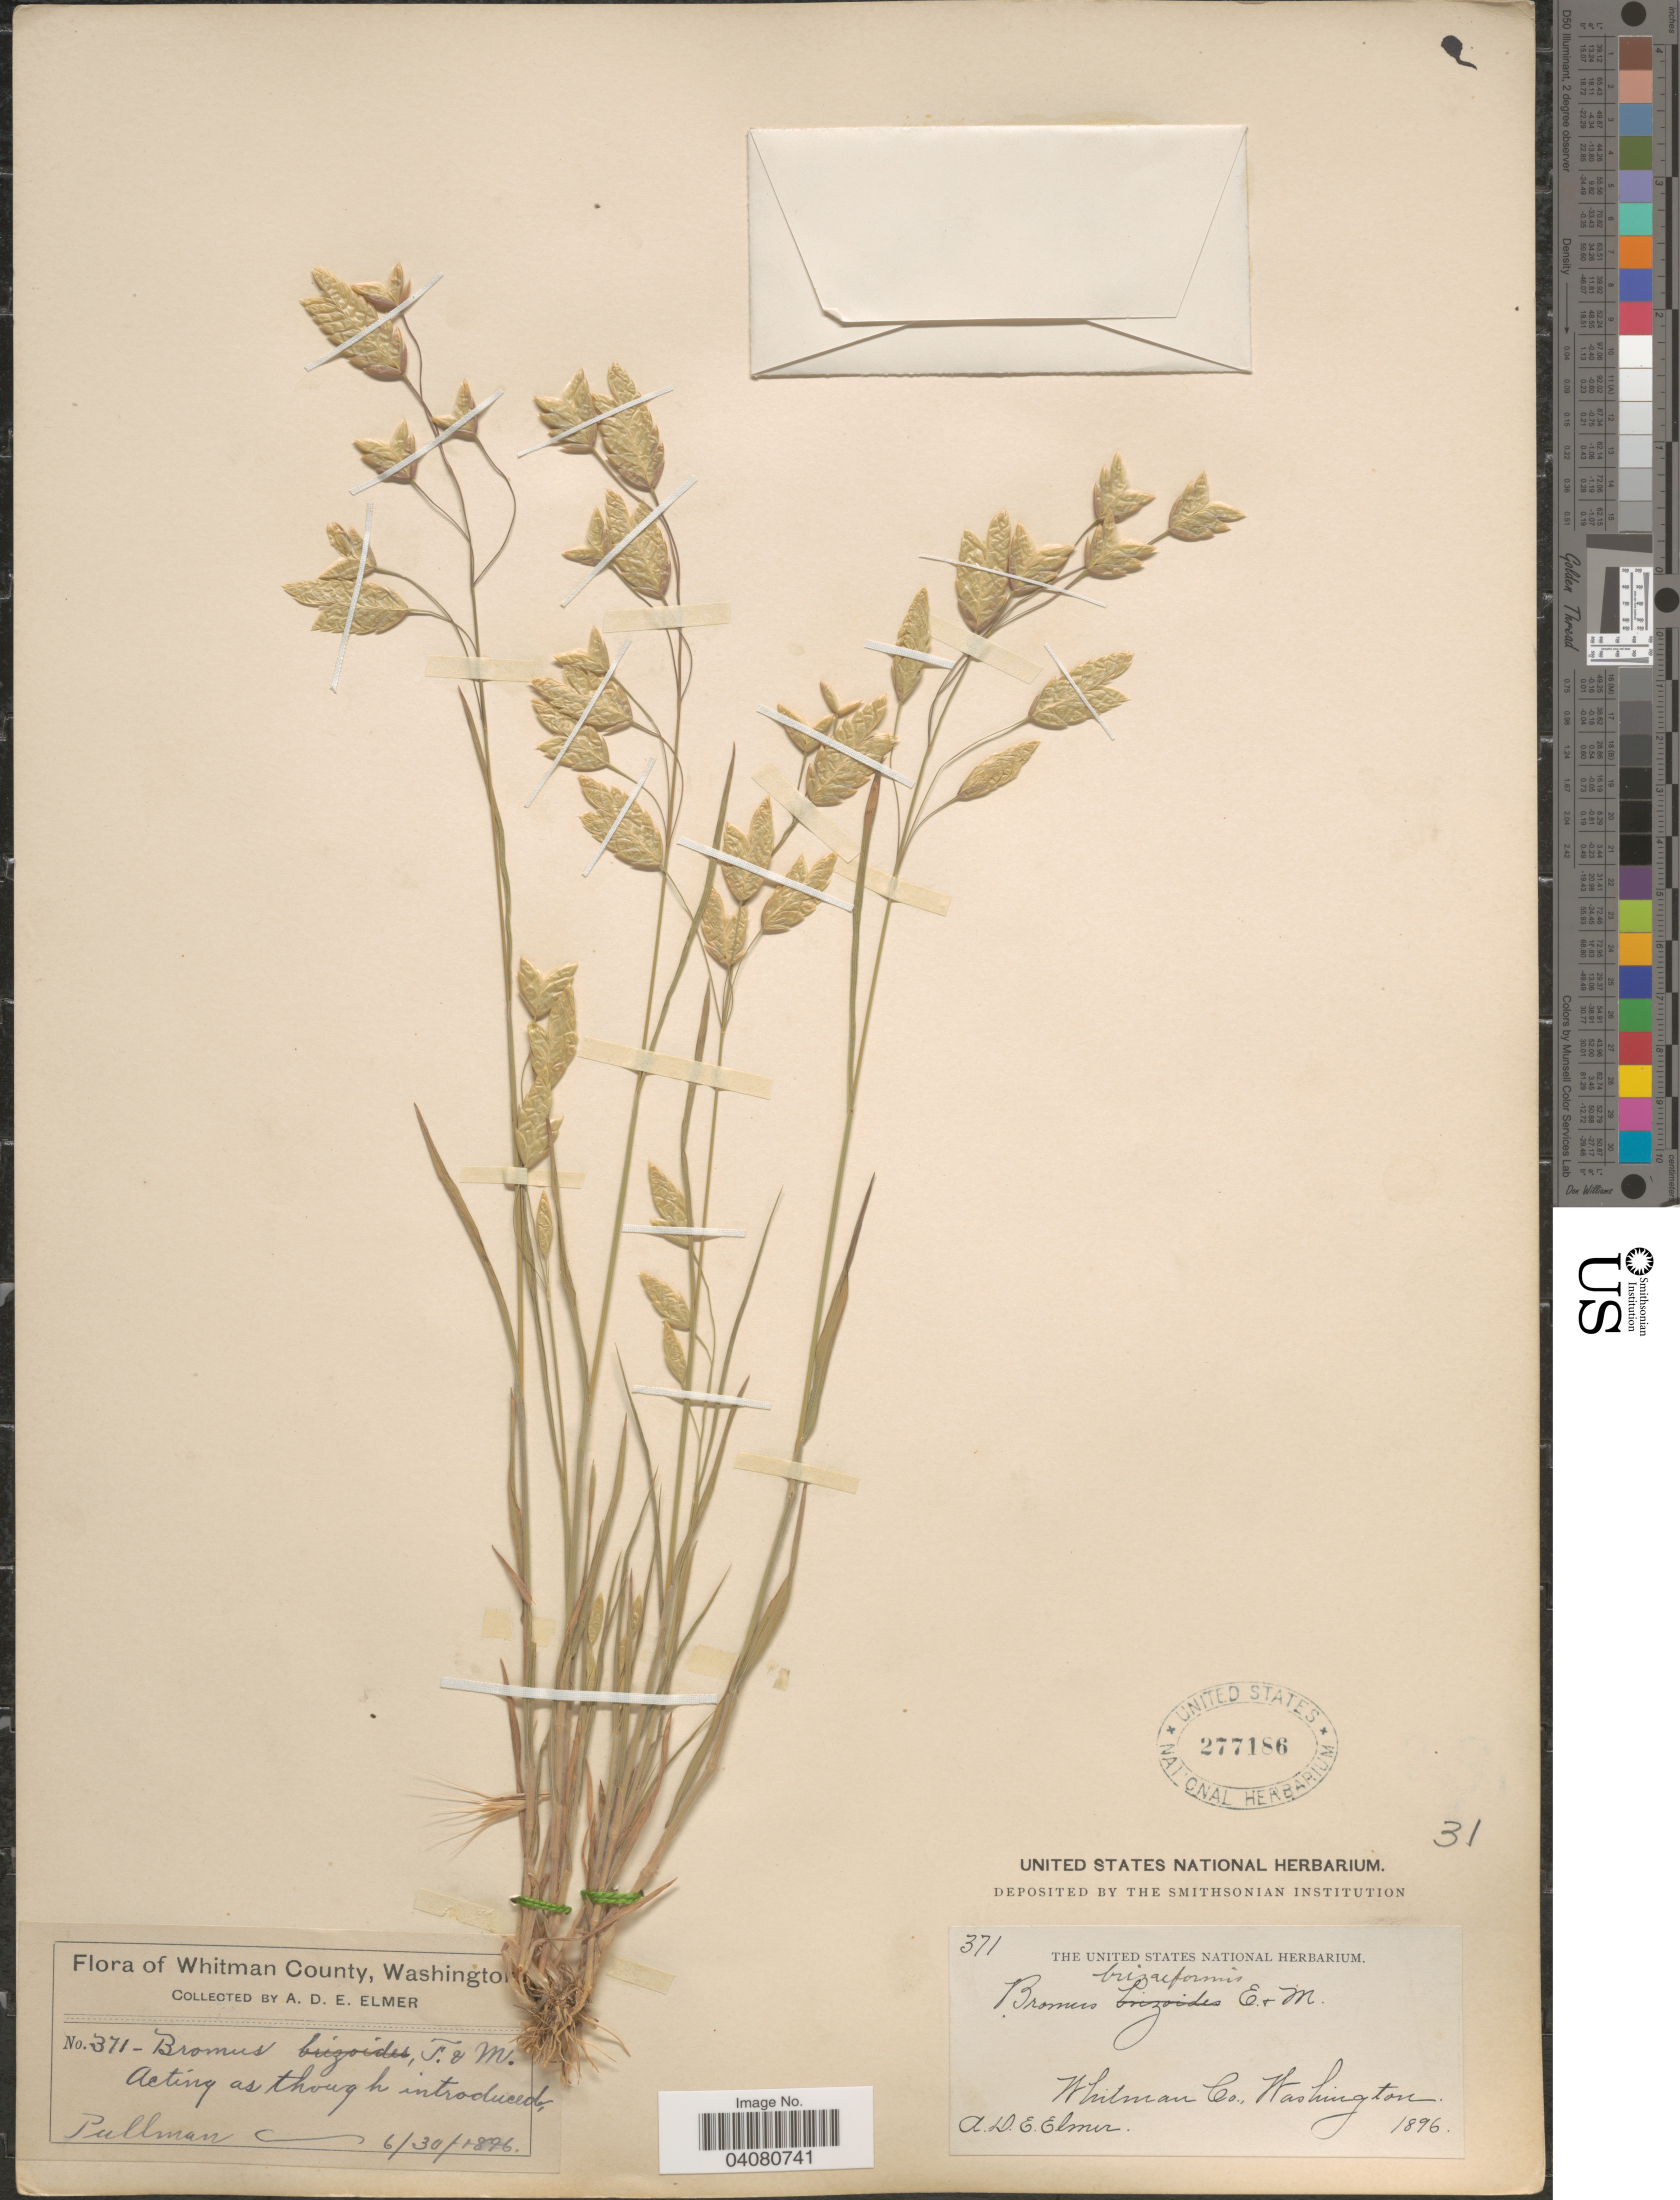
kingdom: Plantae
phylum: Tracheophyta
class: Liliopsida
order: Poales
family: Poaceae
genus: Bromus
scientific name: Bromus briziformis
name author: Fisch. & C.A. Mey.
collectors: A. D. E. Elmer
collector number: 371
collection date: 1896-06-30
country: United States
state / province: Washington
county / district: Whitman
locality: Whitman County. Pullman.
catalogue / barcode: US 277186